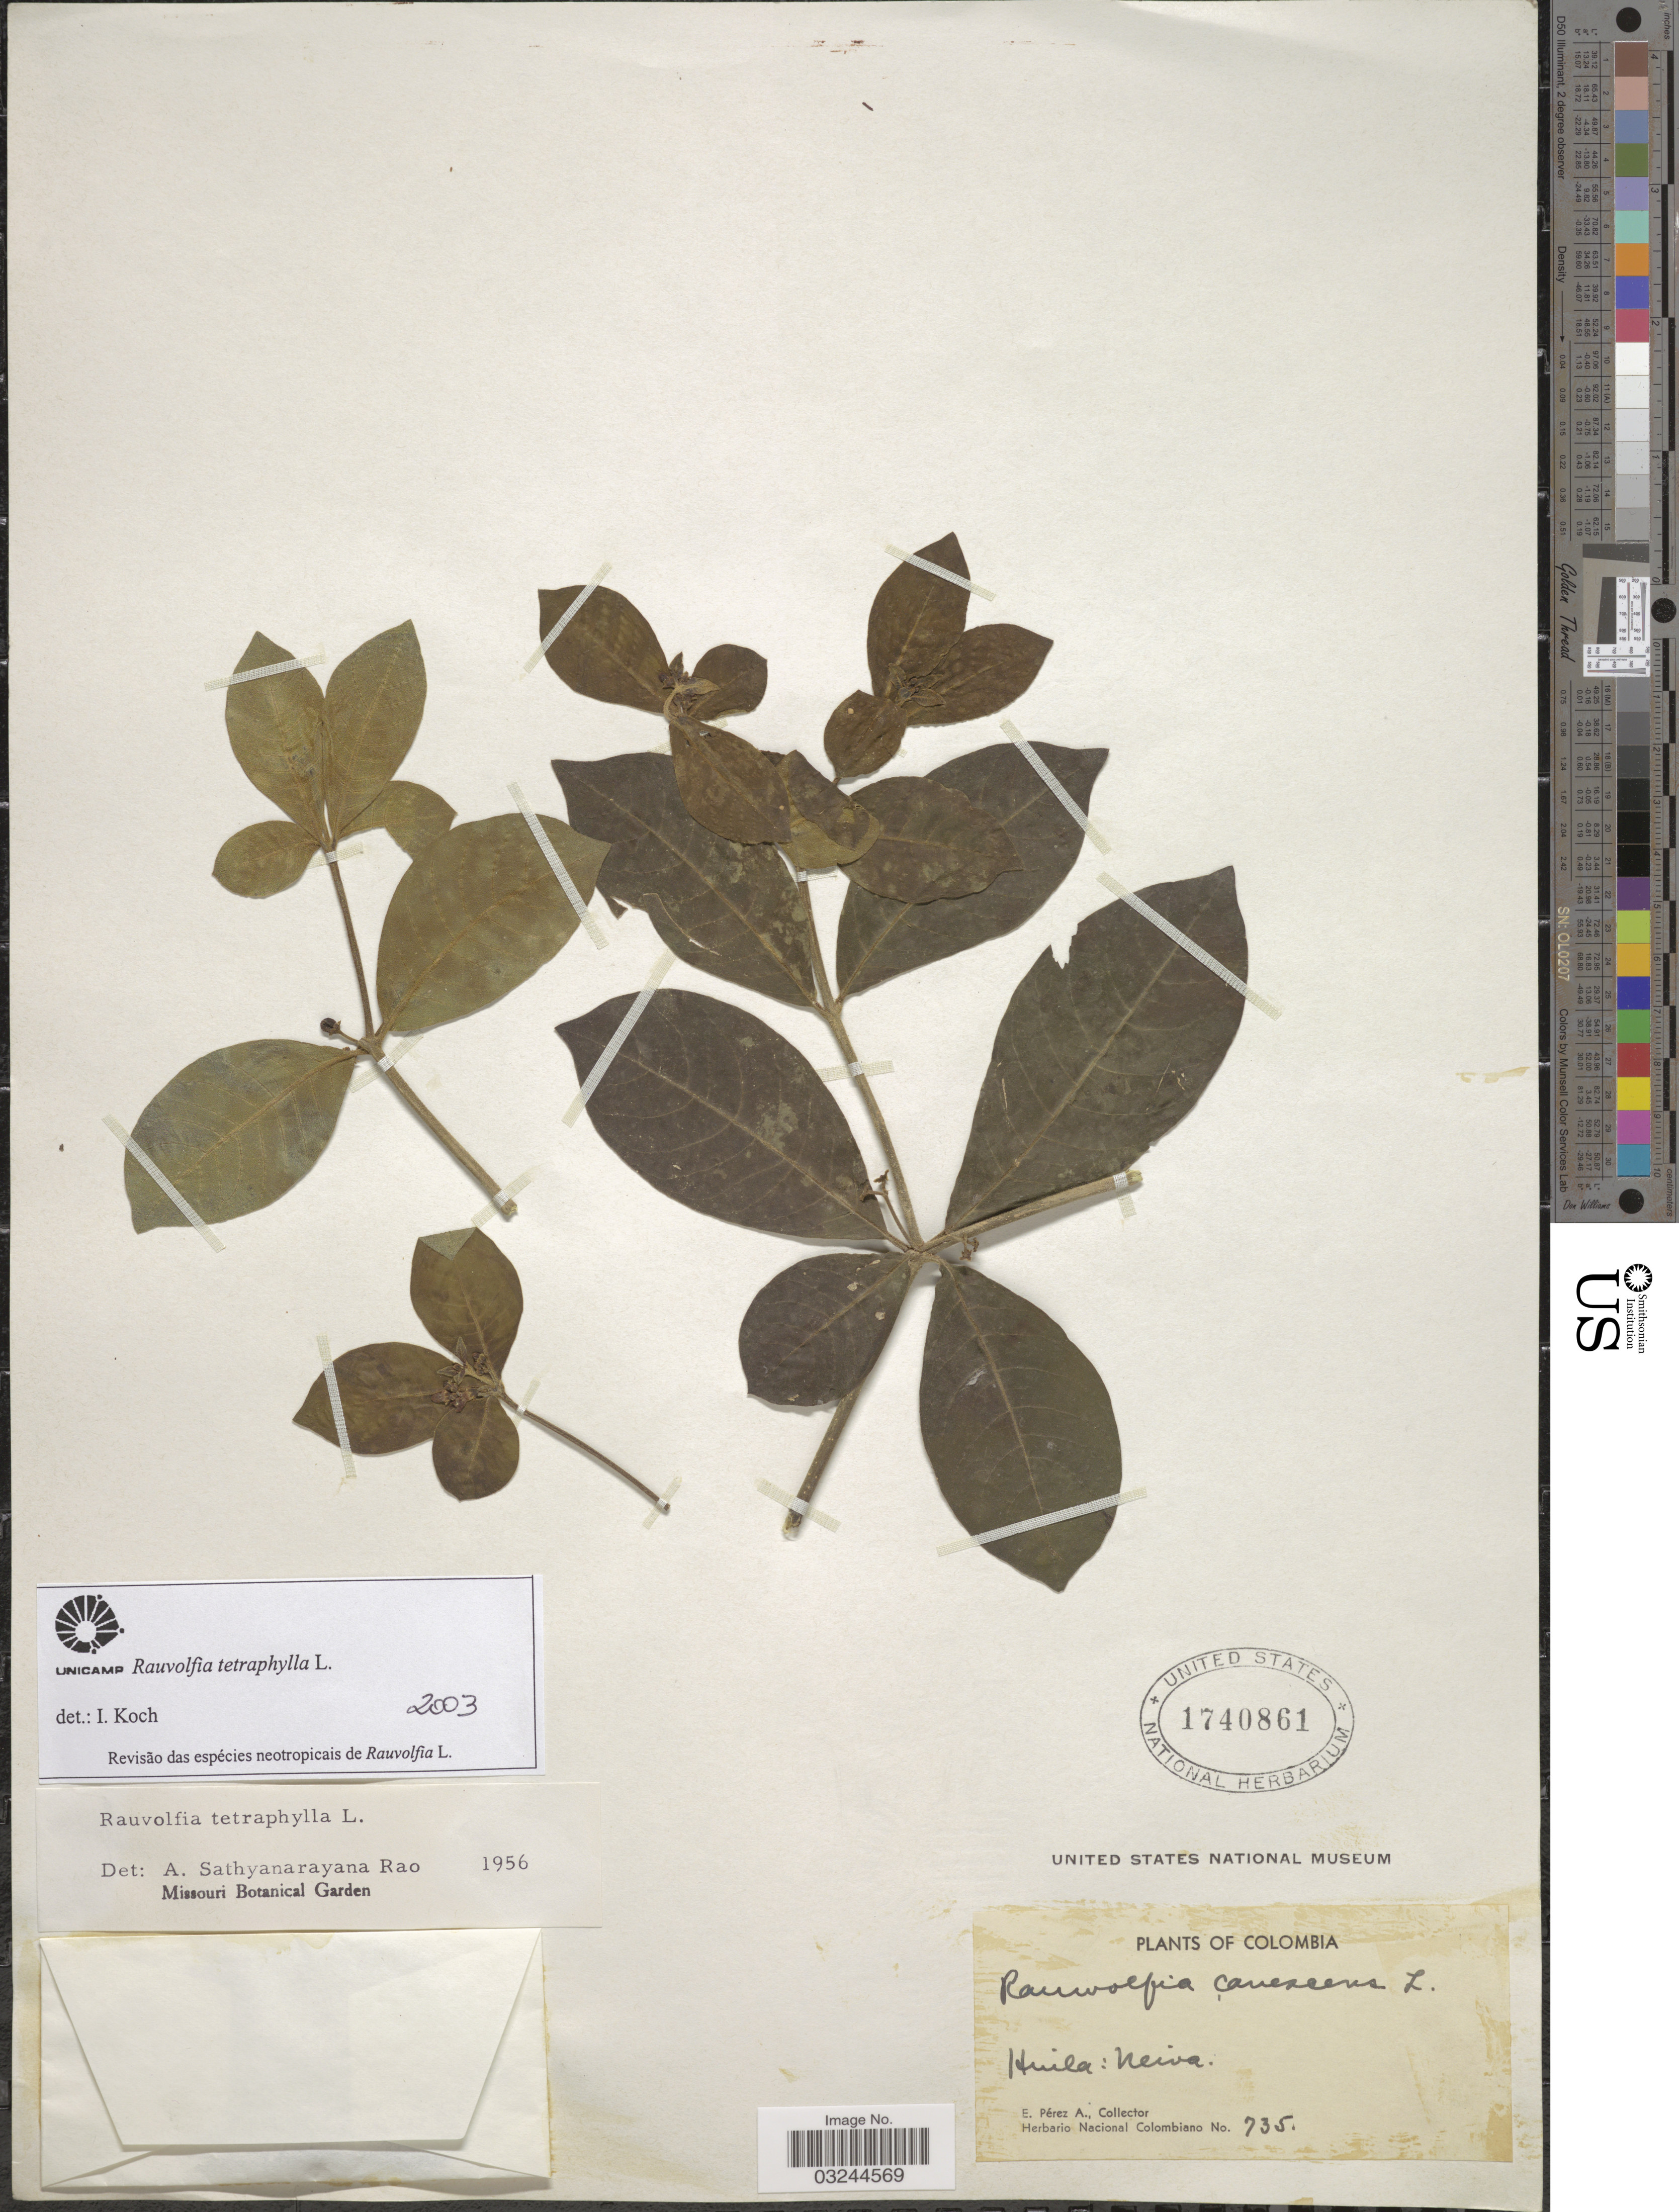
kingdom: Plantae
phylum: Tracheophyta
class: Magnoliopsida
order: Gentianales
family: Apocynaceae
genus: Rauvolfia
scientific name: Rauvolfia tetraphylla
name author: L.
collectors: E. Pérez Arbeláez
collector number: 735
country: Colombia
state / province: Huila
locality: Neiva.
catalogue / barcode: US 1740861